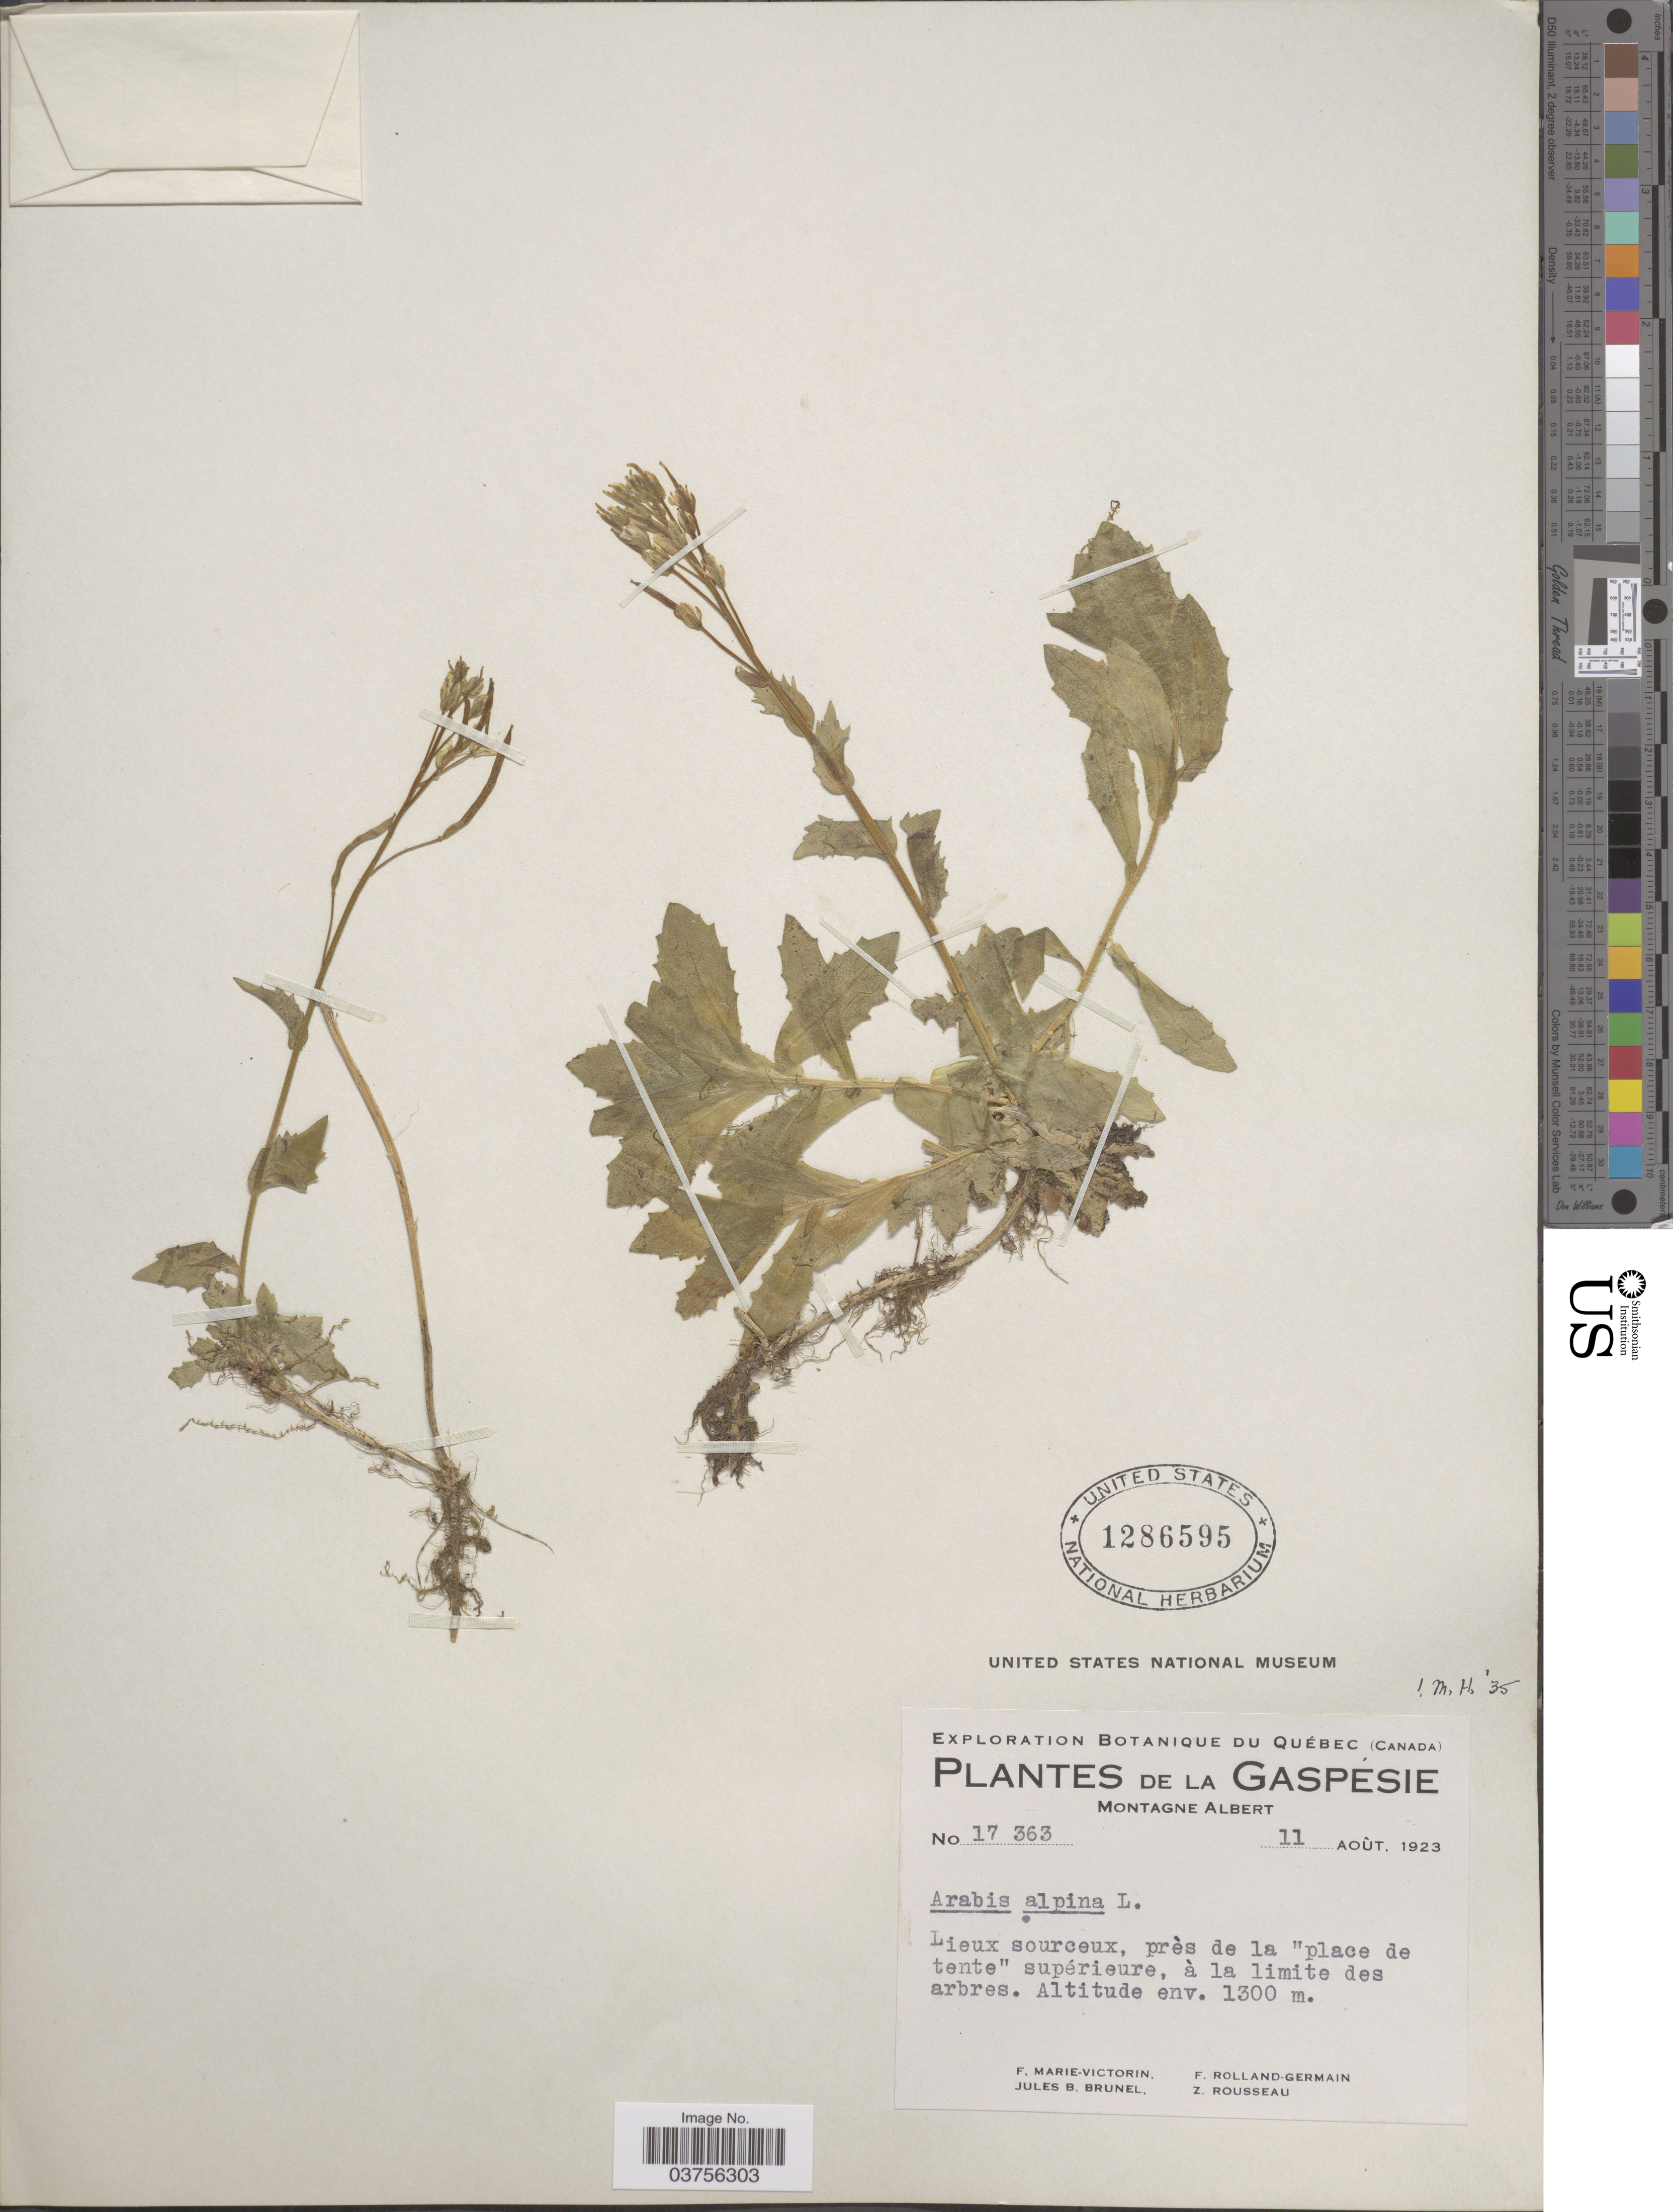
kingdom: Plantae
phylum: Tracheophyta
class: Magnoliopsida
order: Brassicales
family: Brassicaceae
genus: Arabis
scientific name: Arabis alpina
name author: L.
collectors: F. Marie-Victorin, Rolland-Germain, J. Brunel & Z. Rousseau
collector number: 17363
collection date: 1923-08-11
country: Canada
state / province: Quebec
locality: Gaspesie. Montagne Albert.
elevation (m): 1300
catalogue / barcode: US 1286595